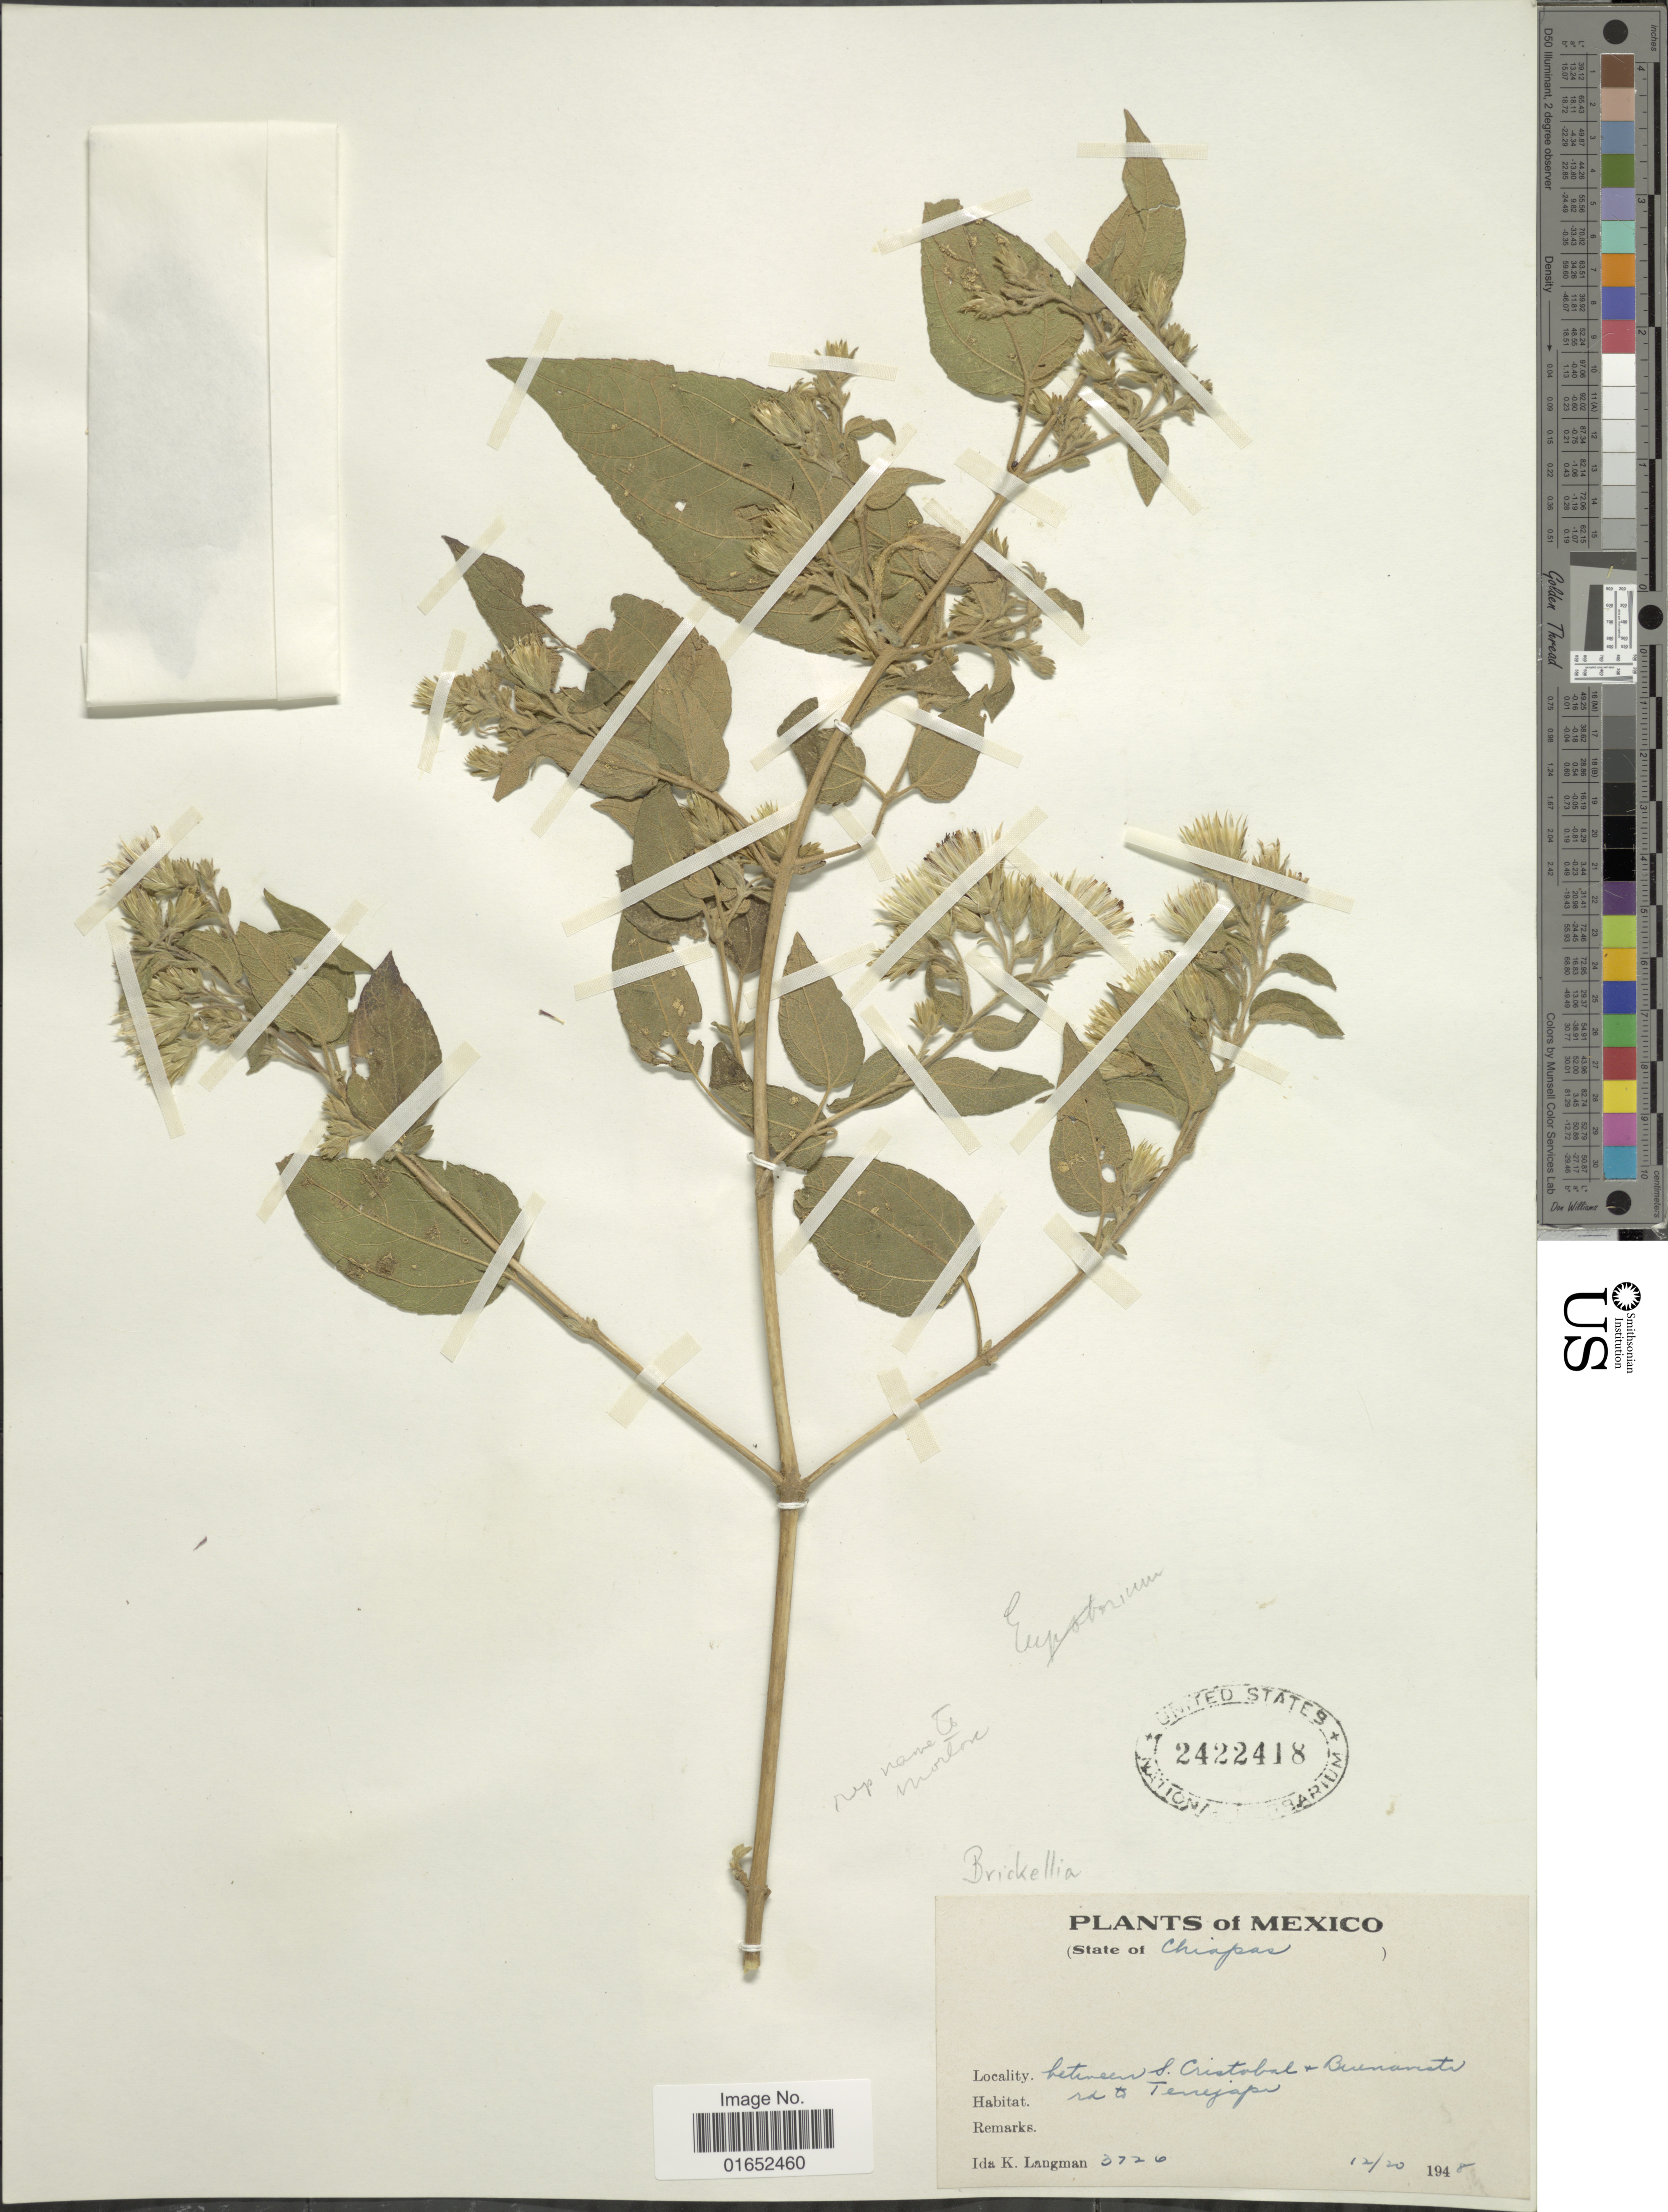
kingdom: Plantae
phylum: Tracheophyta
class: Magnoliopsida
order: Asterales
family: Asteraceae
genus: Brickellia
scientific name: Brickellia sp.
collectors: I. K. Langman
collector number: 3726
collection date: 1948-12-20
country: Mexico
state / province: Chiapas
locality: Between S. Cristobal + Buenavata rd Tenejapa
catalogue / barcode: US 2422418